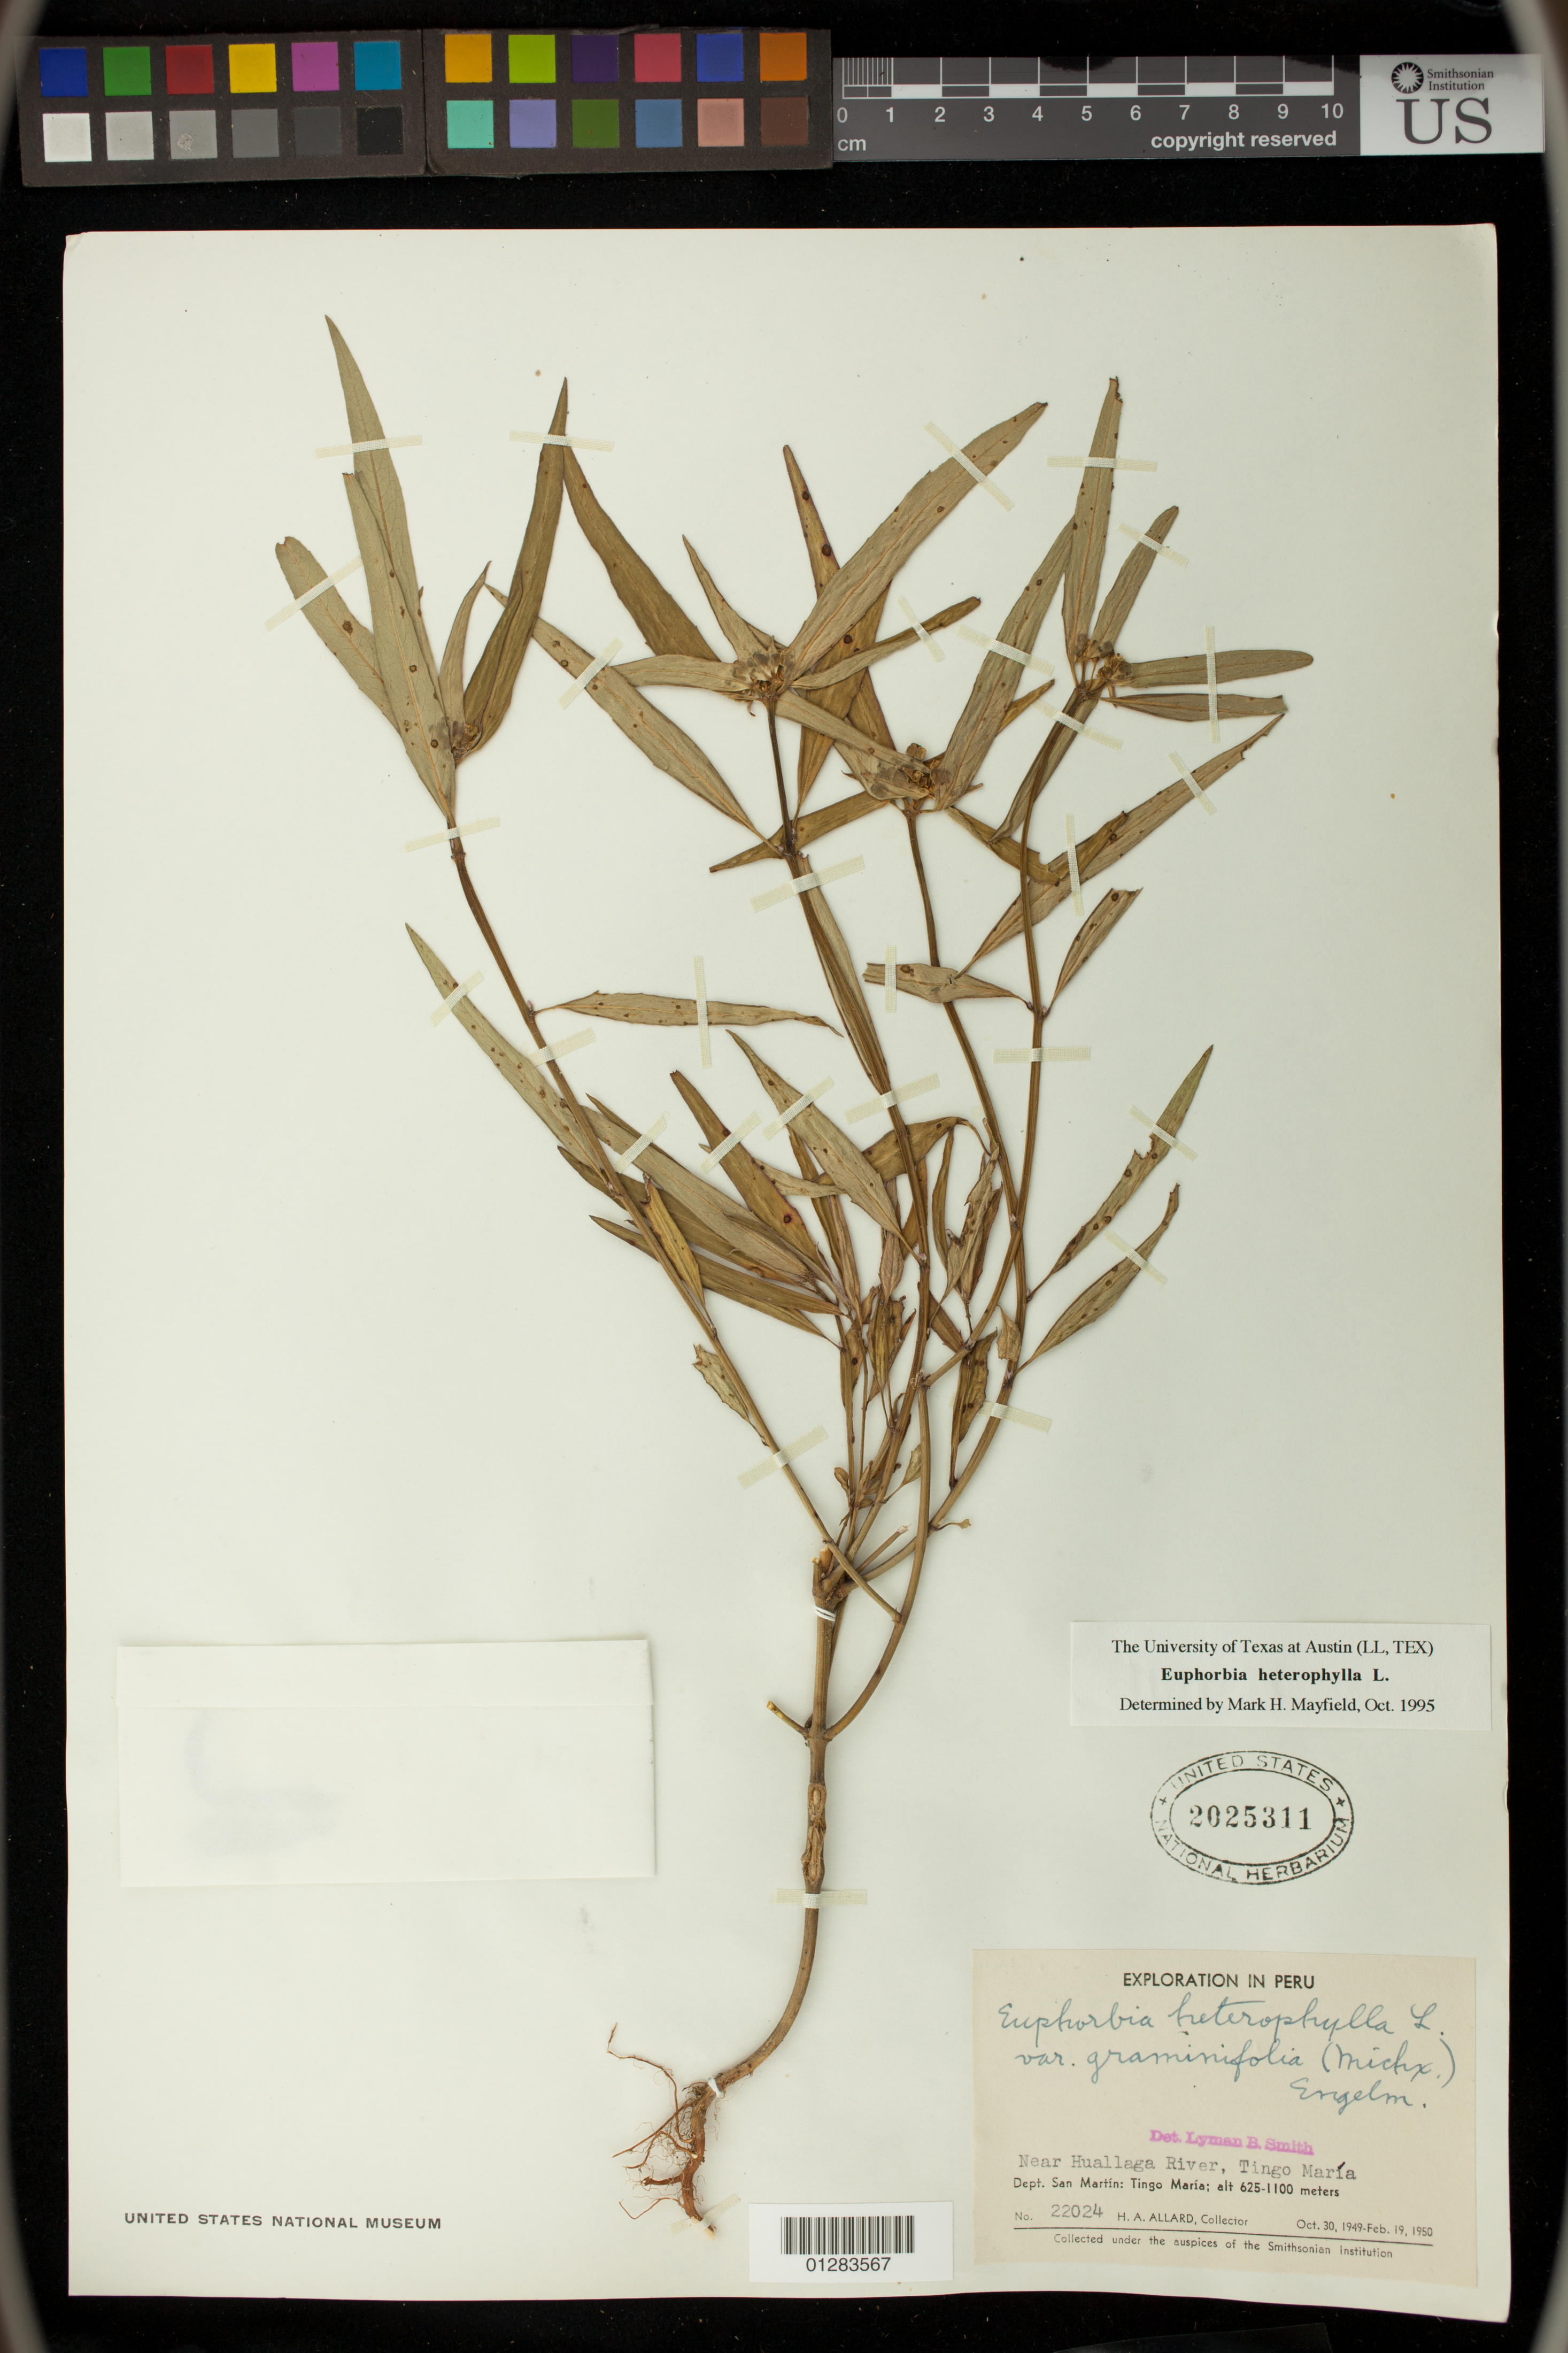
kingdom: Plantae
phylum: Tracheophyta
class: Magnoliopsida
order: Malpighiales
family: Euphorbiaceae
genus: Euphorbia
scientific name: Euphorbia heterophylla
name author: L.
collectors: H. A. Allard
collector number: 22024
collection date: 1949-10-30/1950-02-19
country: Peru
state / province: San Martín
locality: near Huallaga River, Tingo María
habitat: near river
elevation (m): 625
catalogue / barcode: US 2025311